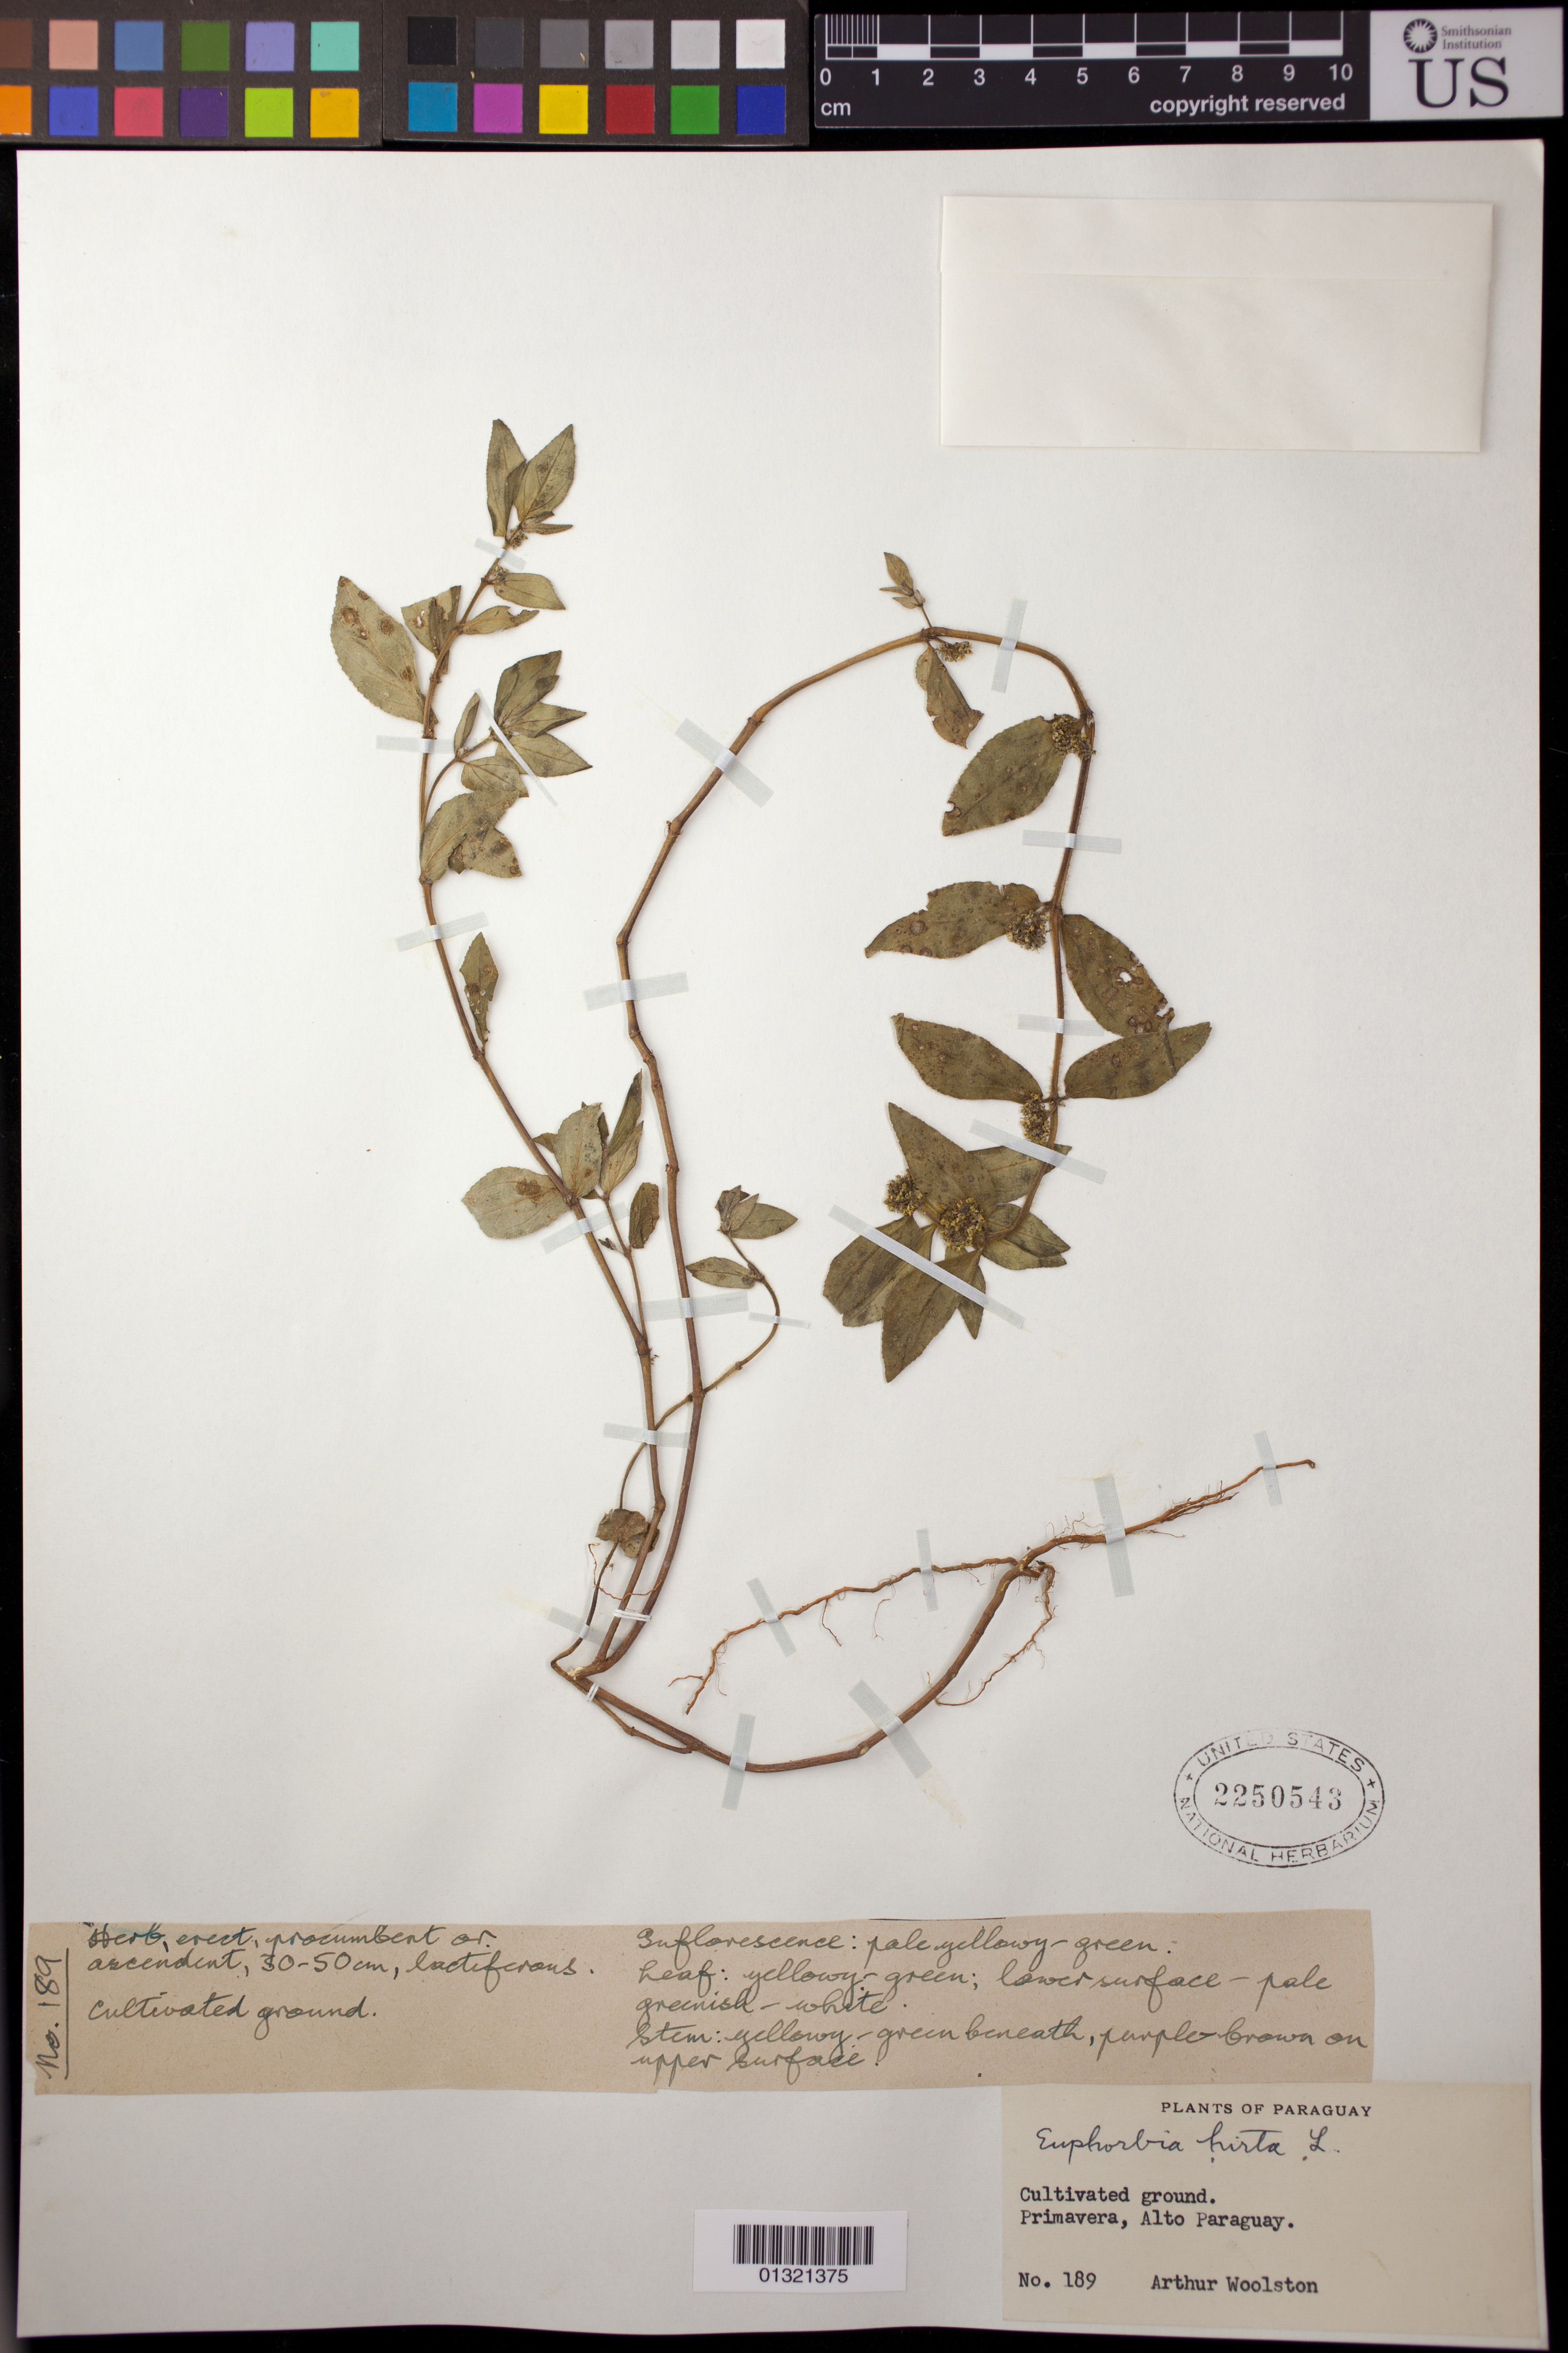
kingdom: Plantae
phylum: Tracheophyta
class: Magnoliopsida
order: Malpighiales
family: Euphorbiaceae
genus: Euphorbia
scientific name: Euphorbia hirta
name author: L.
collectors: A. L. Woolston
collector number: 189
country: Paraguay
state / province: Alto Paraguay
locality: [Estancia] Primavera;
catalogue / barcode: US 2250543